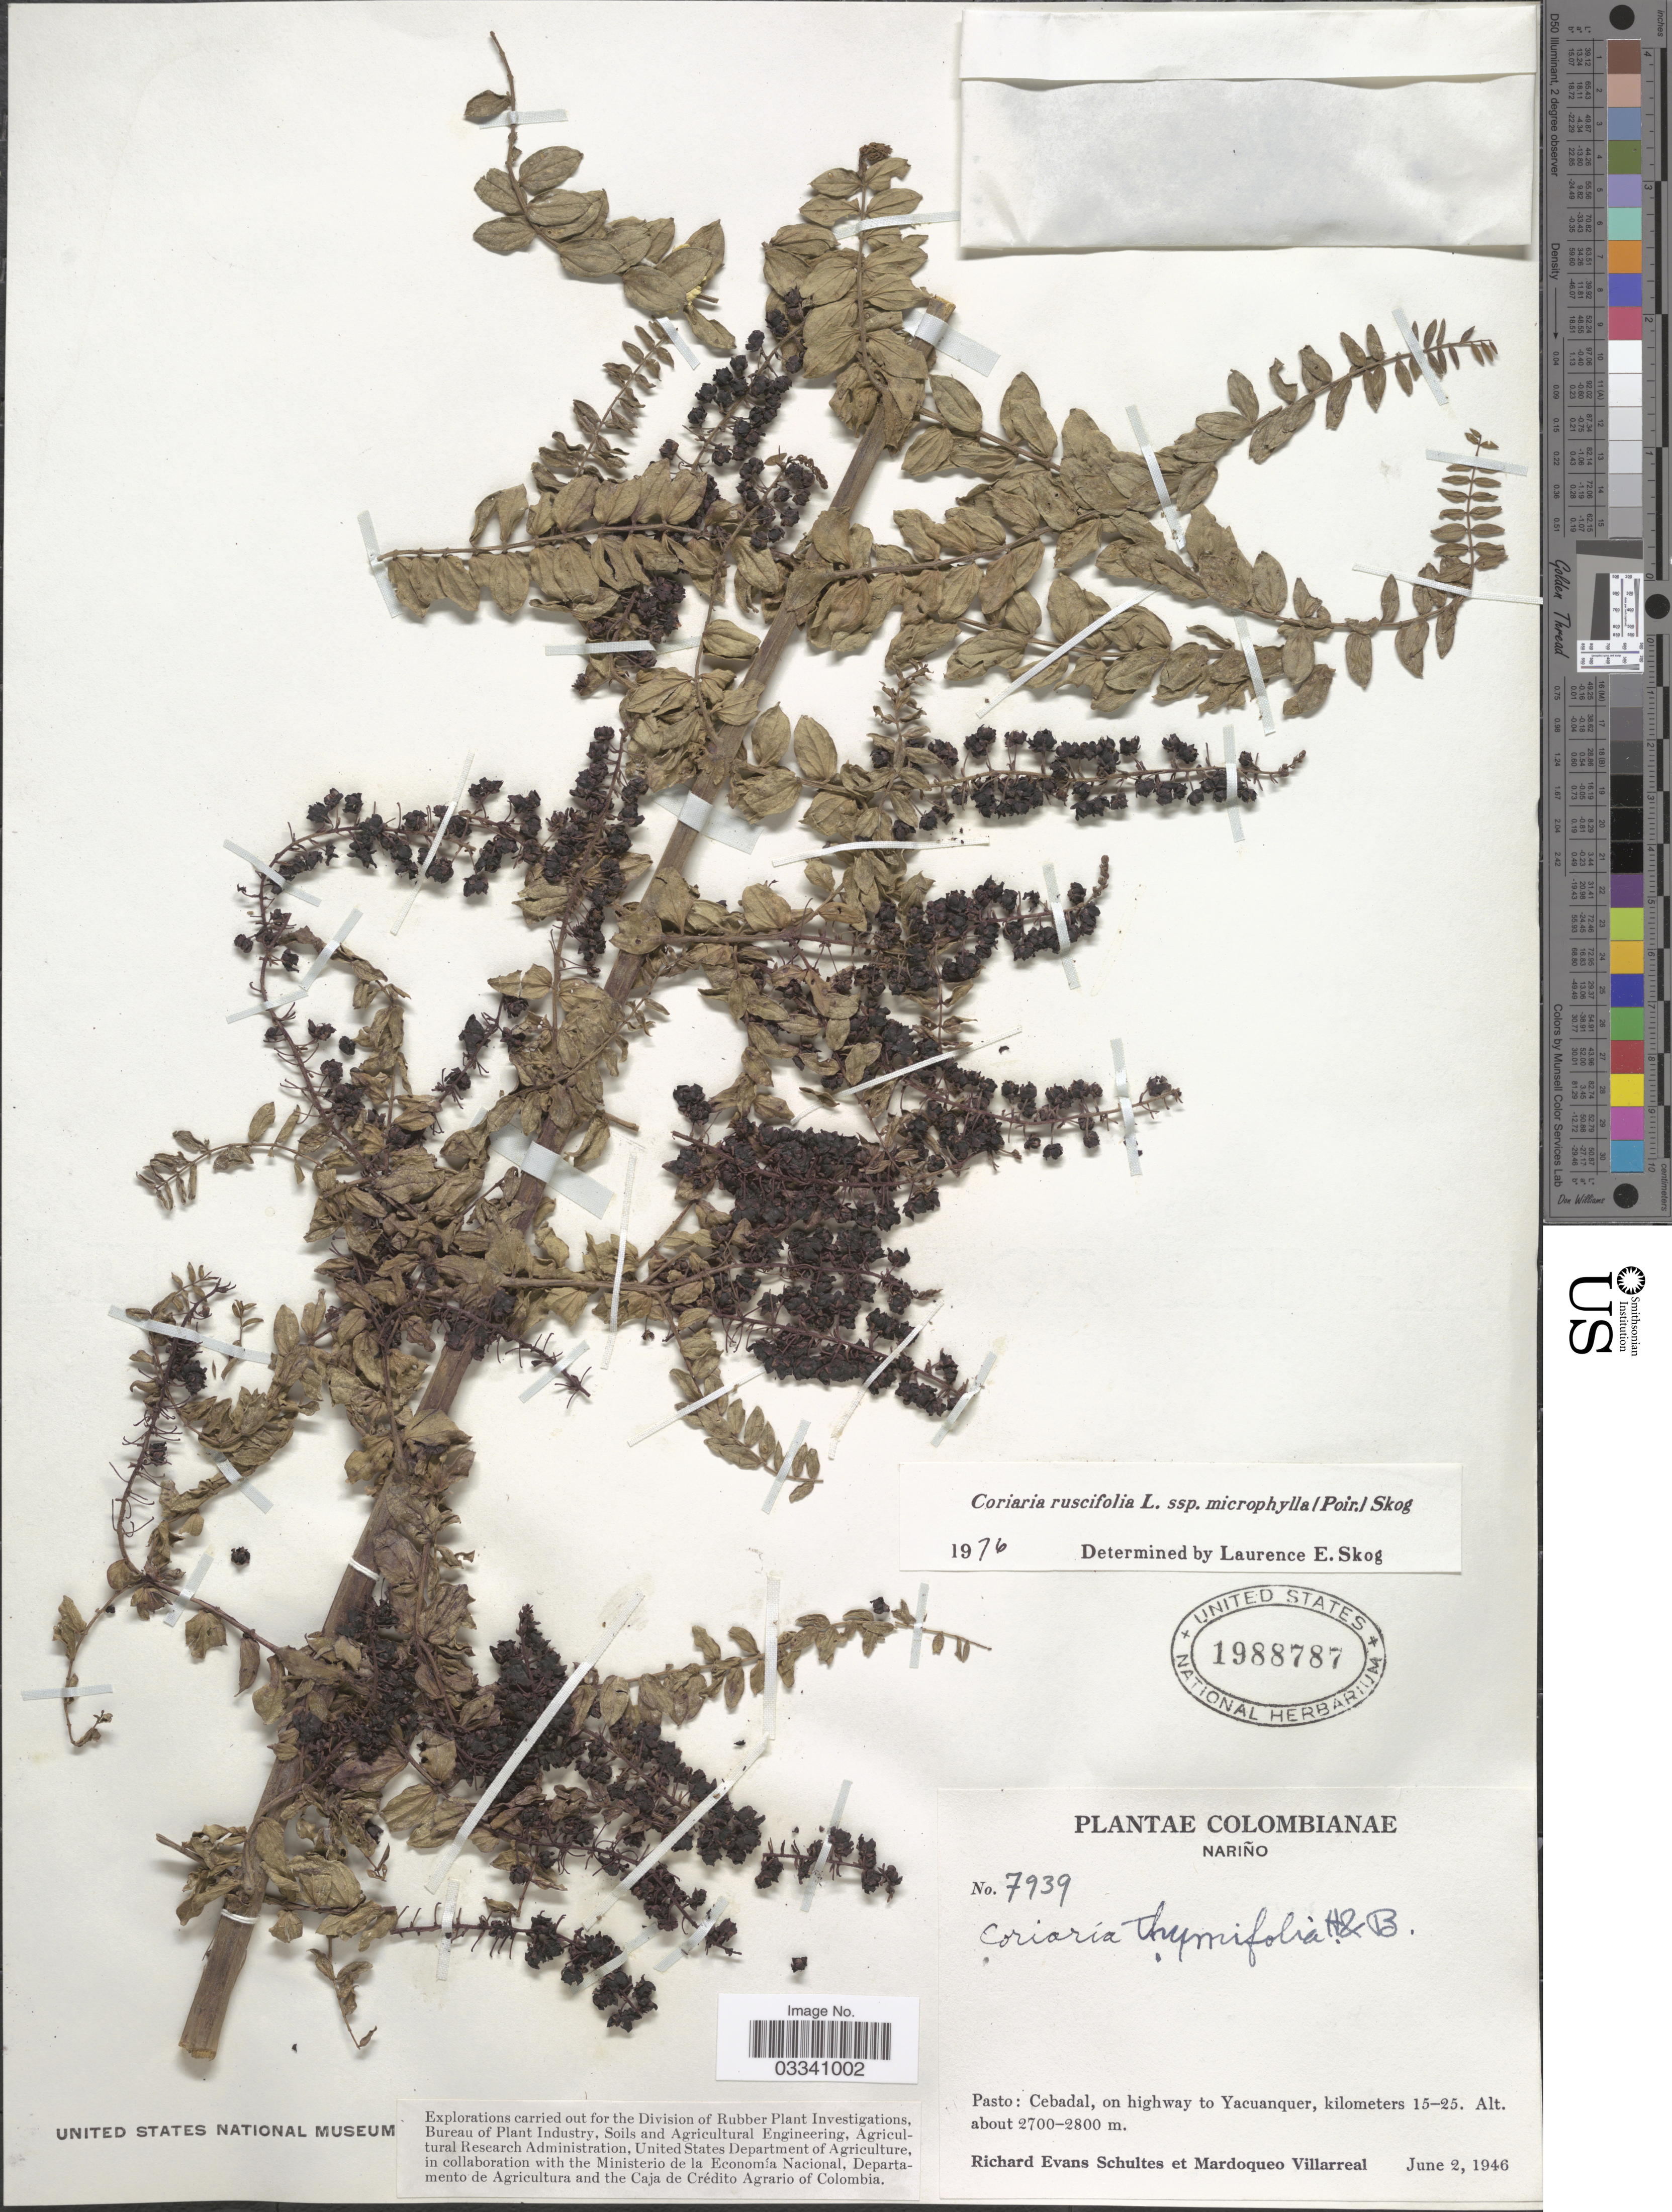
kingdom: Plantae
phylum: Tracheophyta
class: Magnoliopsida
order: Cucurbitales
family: Coriariaceae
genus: Coriaria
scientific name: Coriaria ruscifolia subsp. microphylla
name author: (Poir.) L.E. Skog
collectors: R. E. Schultes & M. Villarreal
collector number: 7939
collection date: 1946-06-02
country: Colombia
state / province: Nariño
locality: Pasto: Cebadal, on highway to Yacuanquer, kilometers 15-25.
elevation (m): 2700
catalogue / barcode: US 1988787